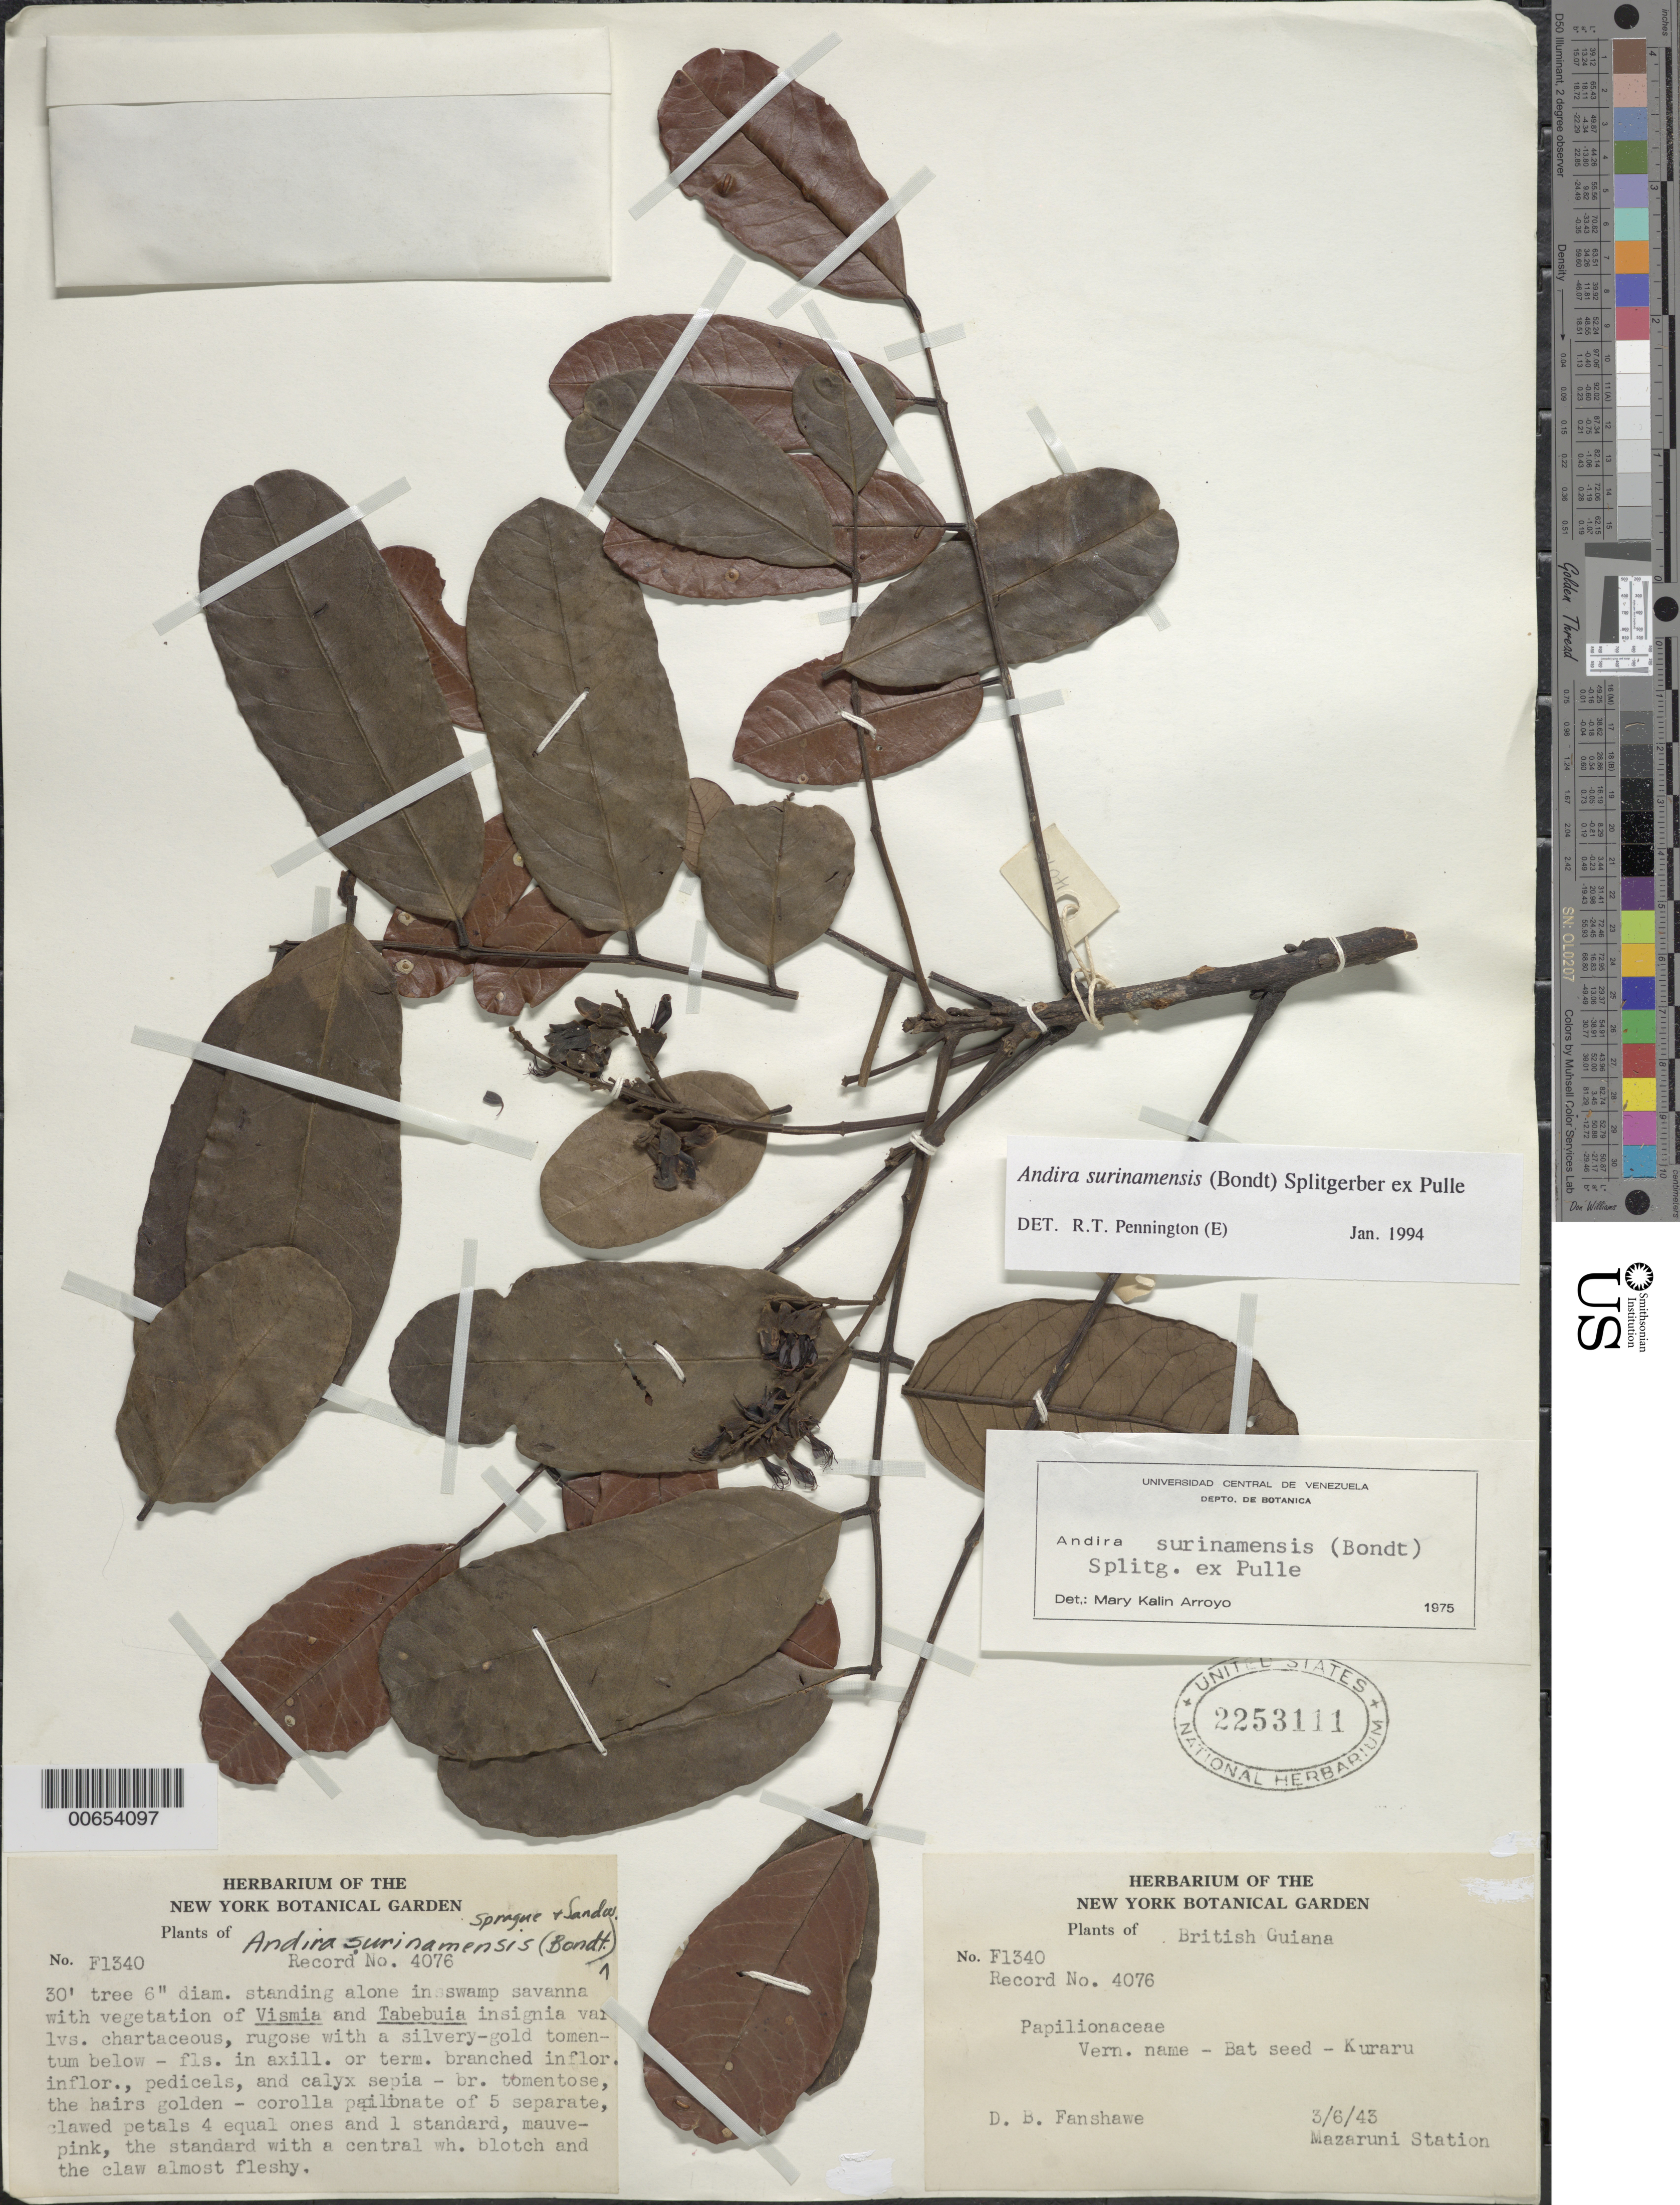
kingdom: Plantae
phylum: Tracheophyta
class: Magnoliopsida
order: Fabales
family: Fabaceae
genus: Andira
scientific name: Andira surinamensis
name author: (Bondt) Splitg. ex Amshoff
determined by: Pennington, R. T., (E), Royal Botanic Gardens (Edinburgh) (UNITED KINGDOM)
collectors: D. B. Fanshawe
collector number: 4076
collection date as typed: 3-Jun-43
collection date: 1943-06-03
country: Guyana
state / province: Cuyuni-Mazaruni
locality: Mazaruni Station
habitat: Swamp savanna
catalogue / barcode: US 2253111